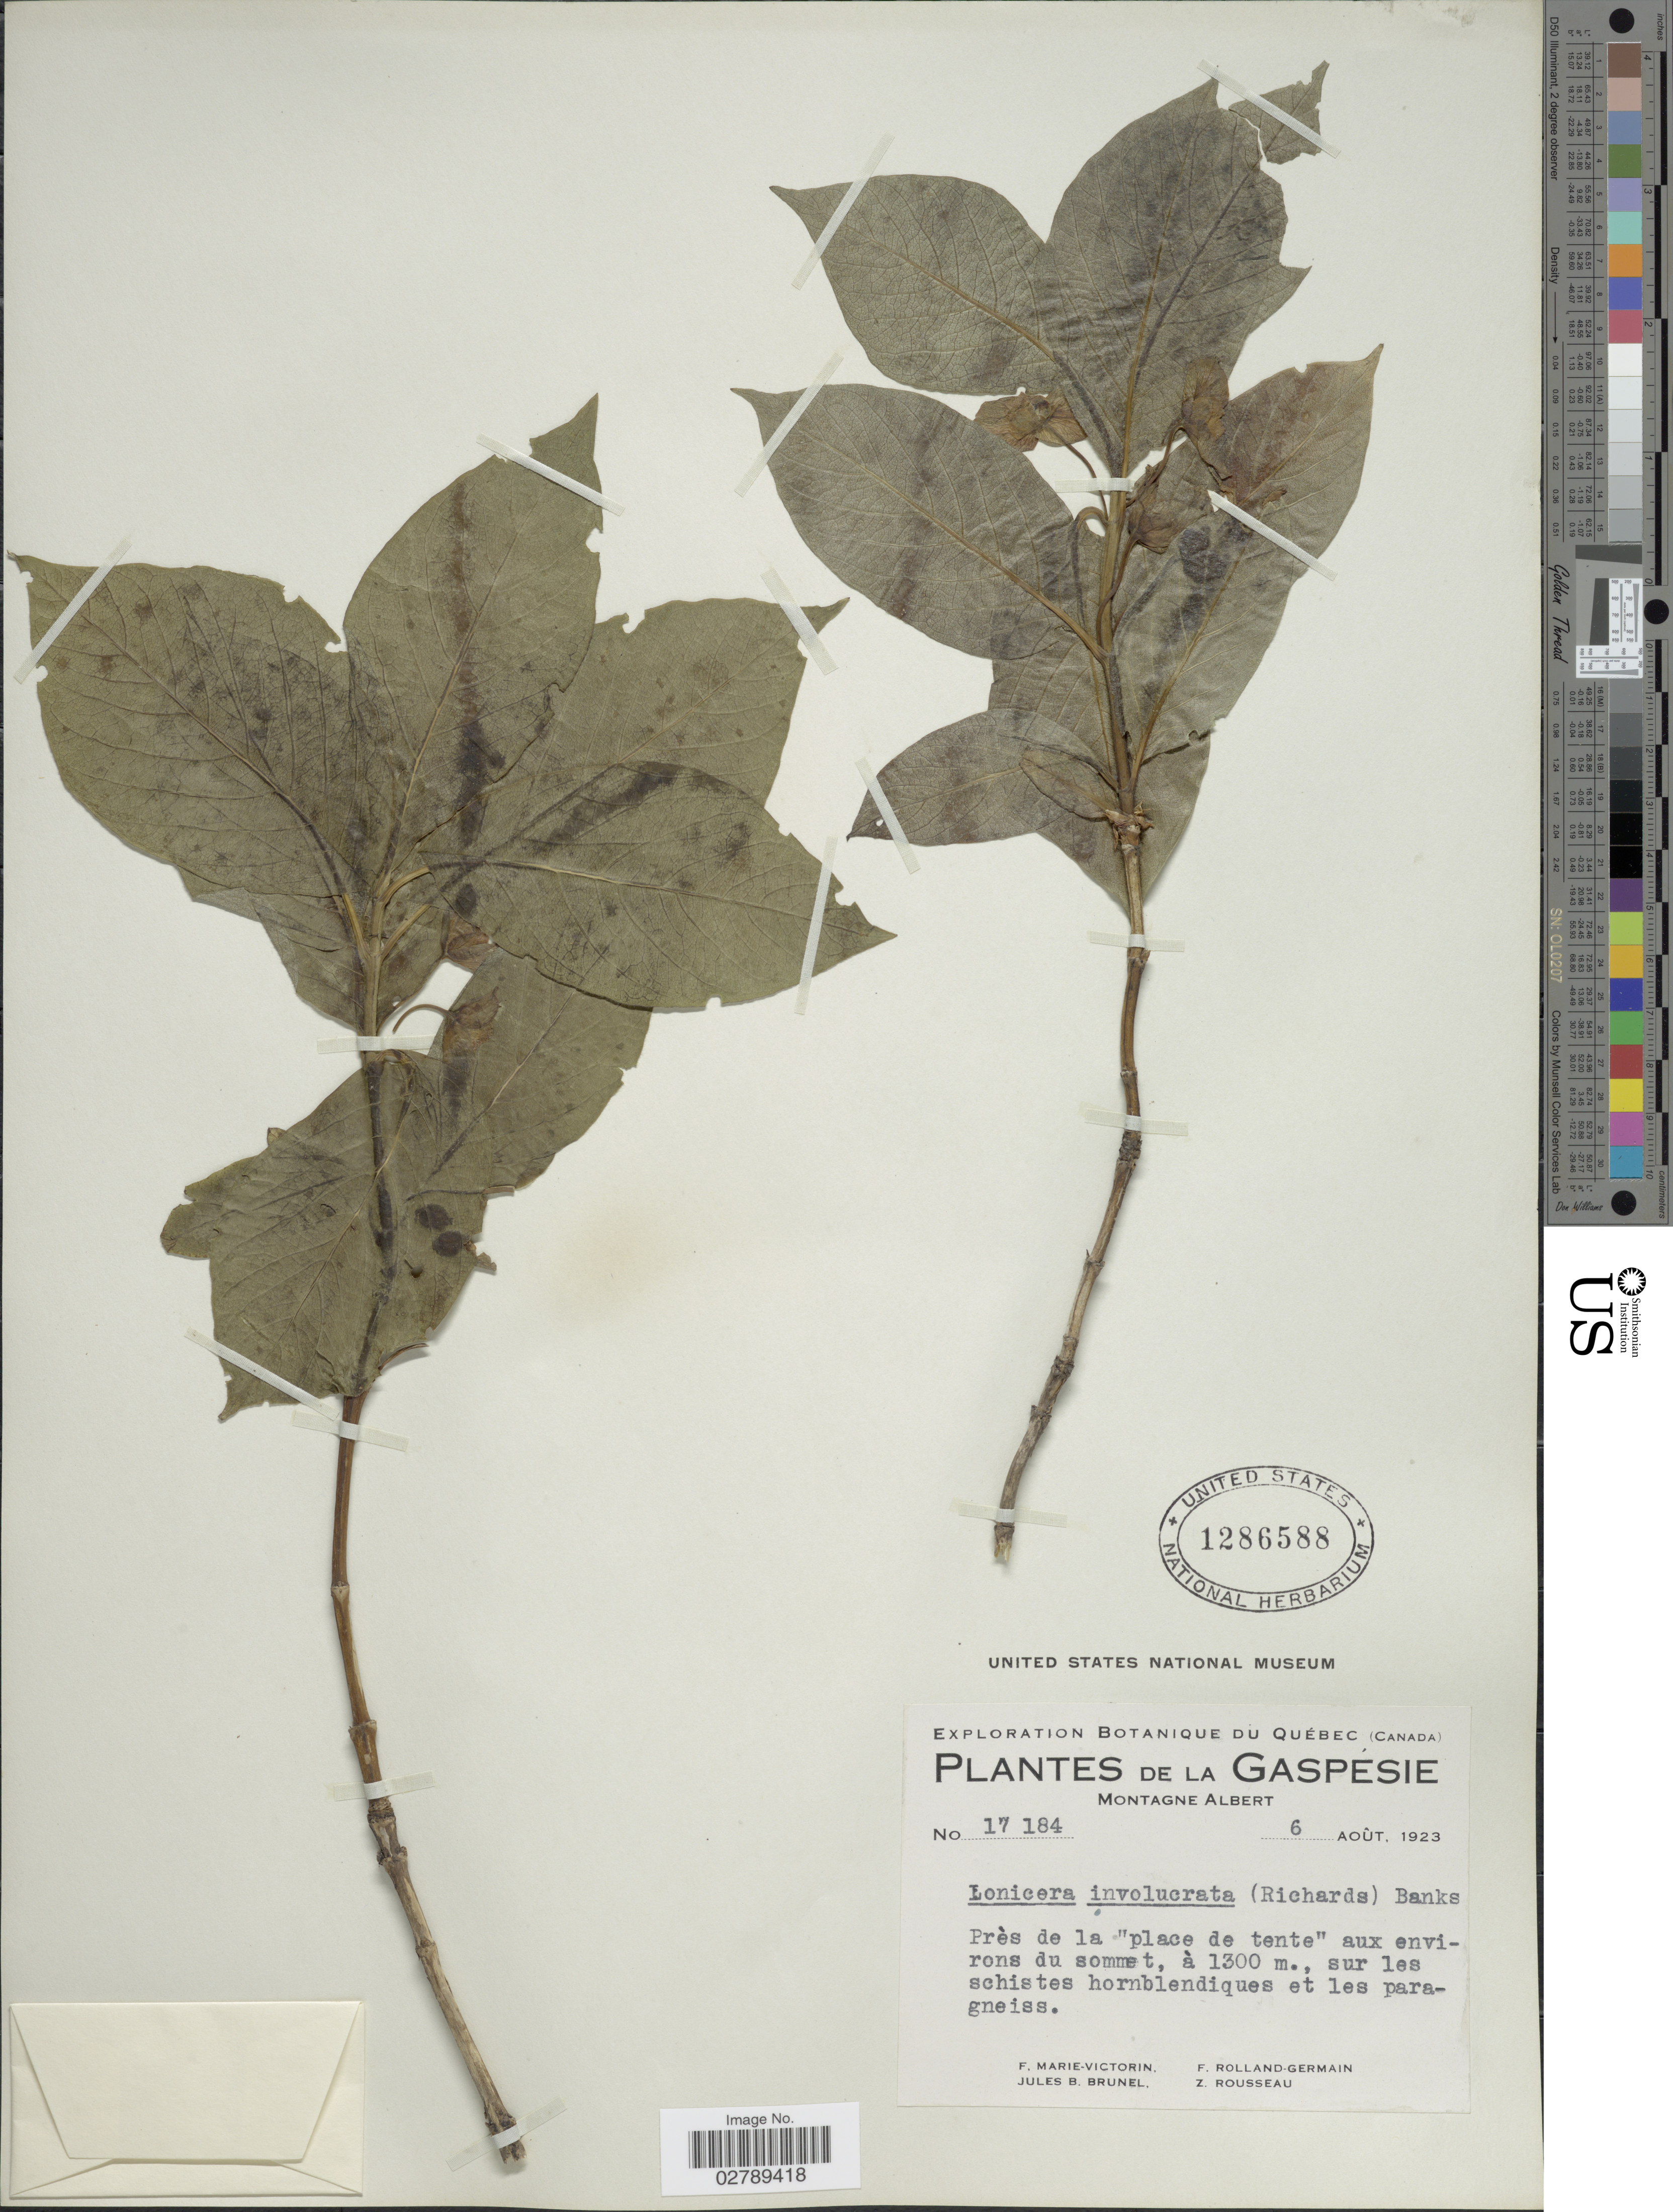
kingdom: Plantae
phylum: Tracheophyta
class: Magnoliopsida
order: Dipsacales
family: Caprifoliaceae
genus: Lonicera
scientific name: Lonicera involucrata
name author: (Richardson) Banks ex Spreng.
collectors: F. Marie-Victorin, J. Brunel, Rolland-Germain & Z. Rousseau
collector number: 17184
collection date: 1923-08-06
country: Canada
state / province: Quebec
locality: Gaspésie. Montagne Albert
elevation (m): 1300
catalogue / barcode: US 1286588